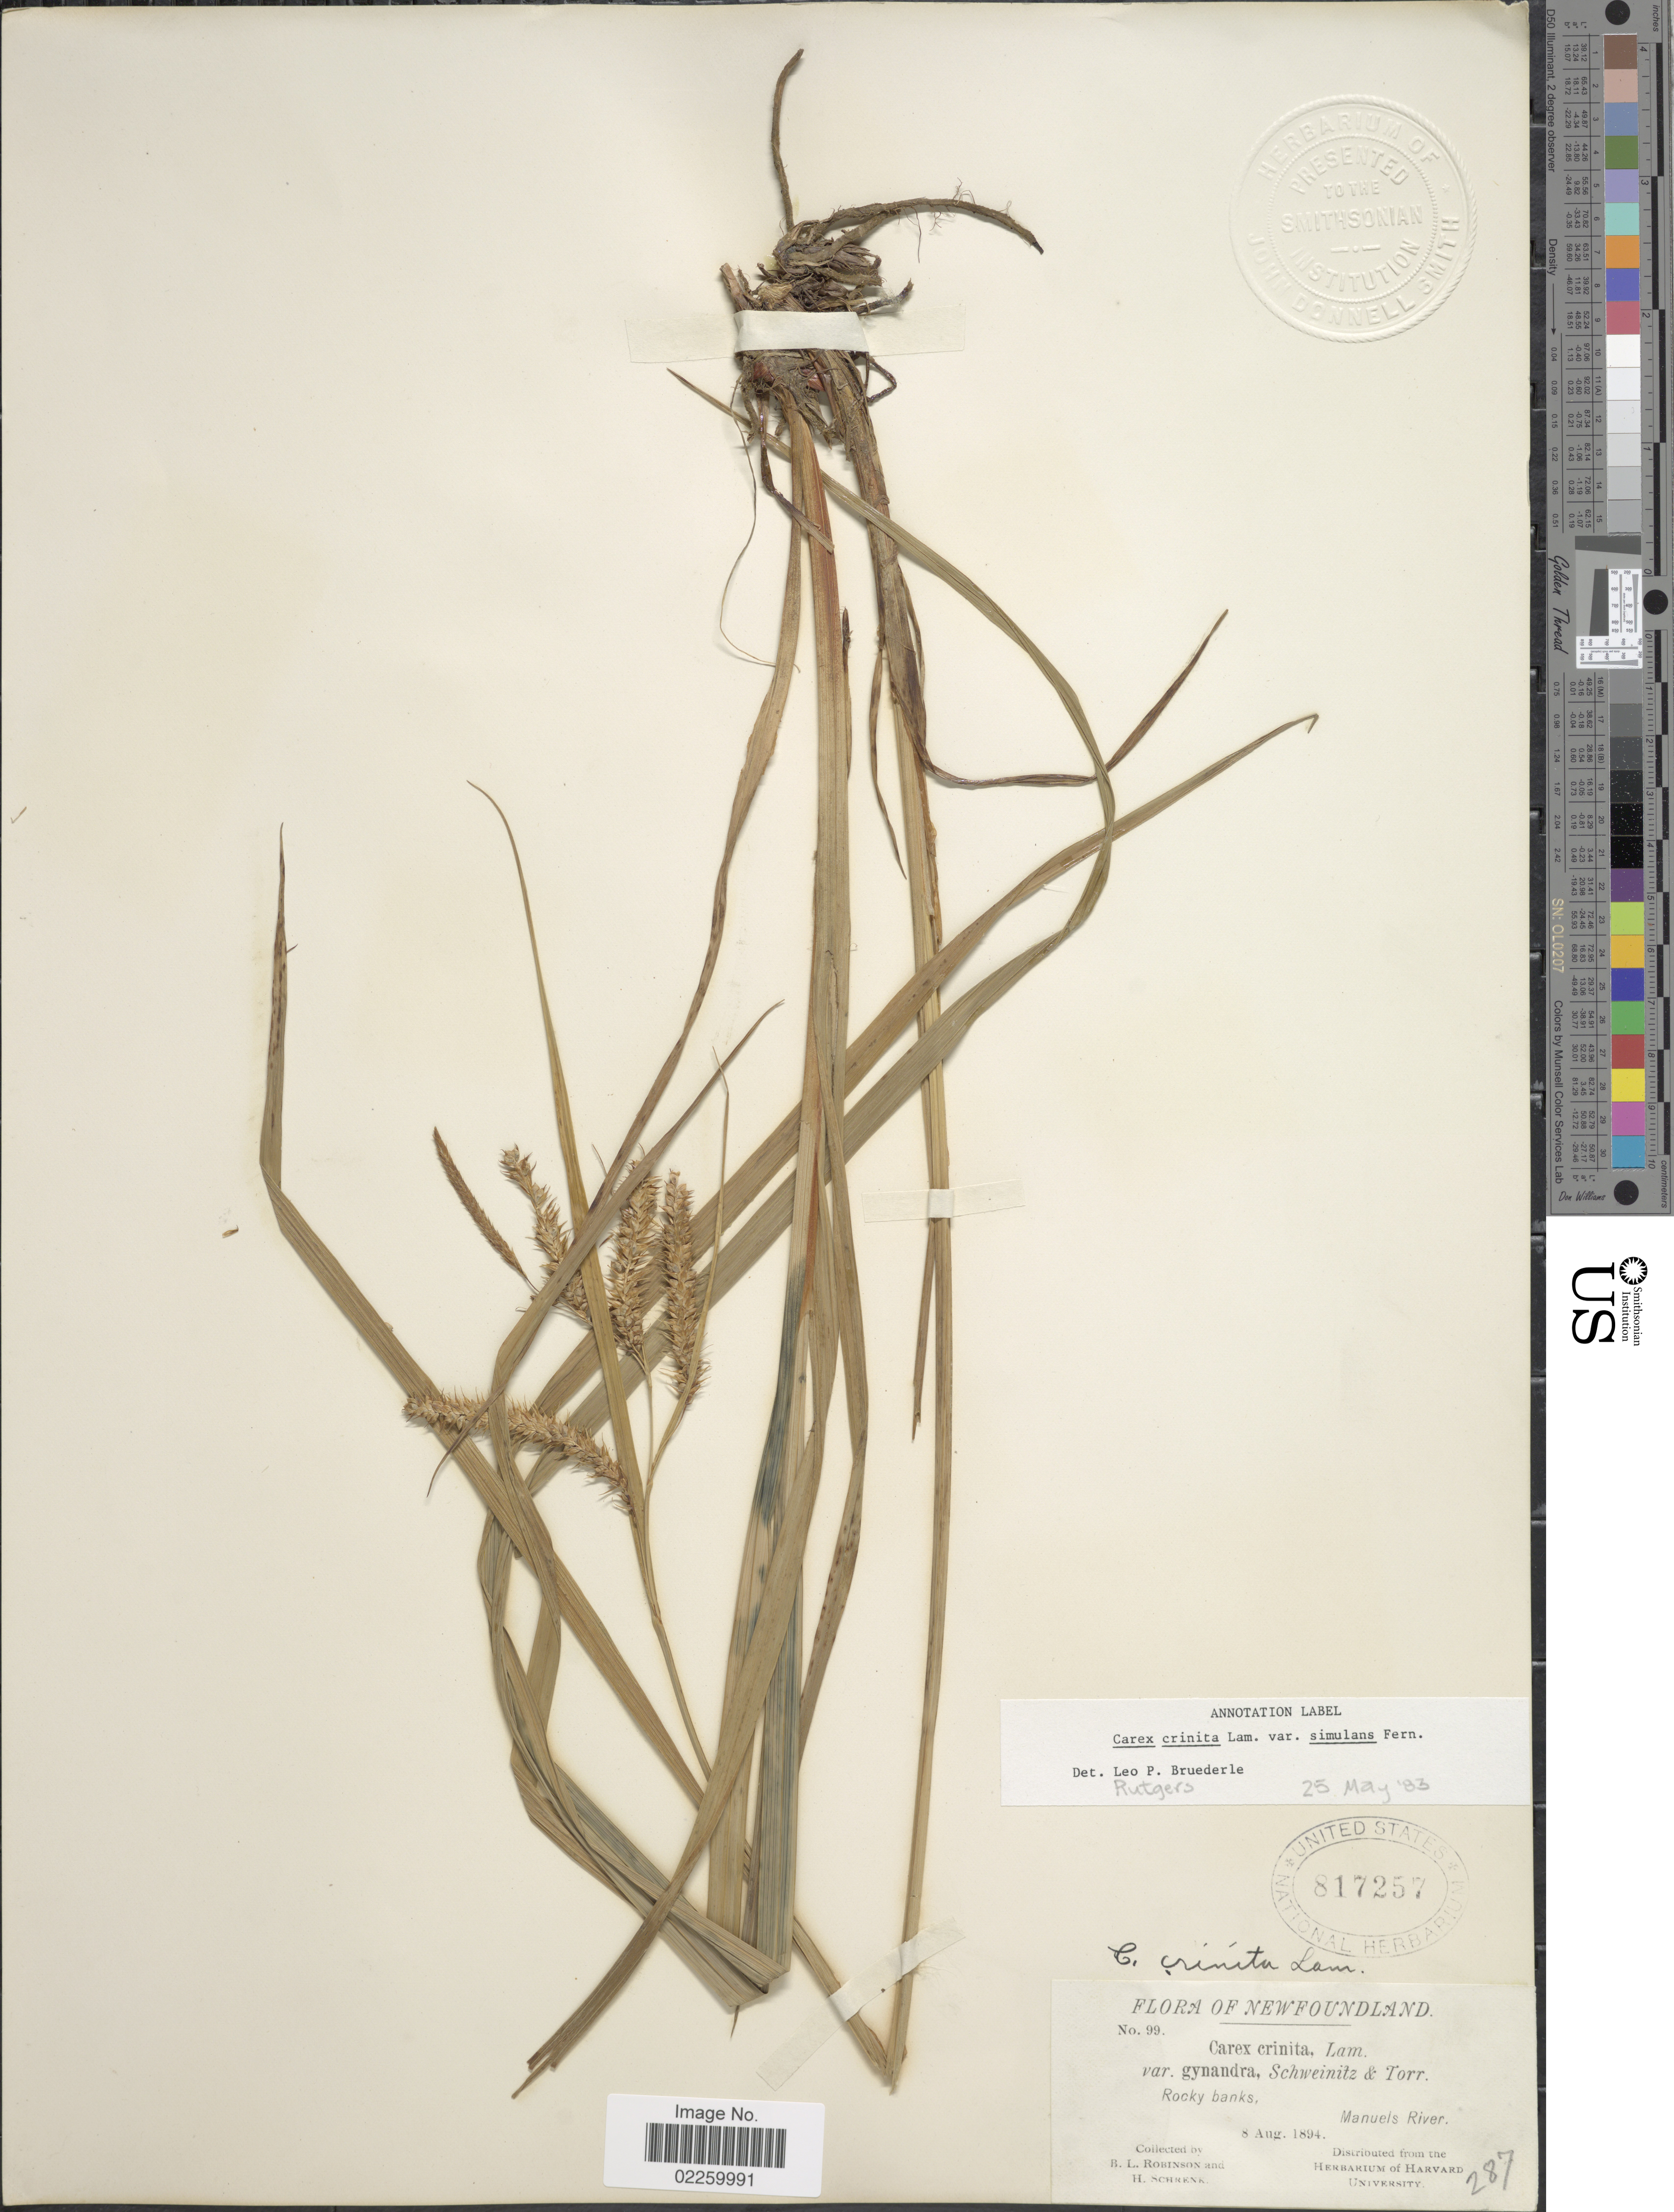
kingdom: Plantae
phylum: Tracheophyta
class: Liliopsida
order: Poales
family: Cyperaceae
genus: Carex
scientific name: Carex crinita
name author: Lam.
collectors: B. L. Robinson & H. v. Schrenk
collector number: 99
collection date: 1894-08-08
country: Canada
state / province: Newfoundland and Labrador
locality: Manuels River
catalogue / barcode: US 817257